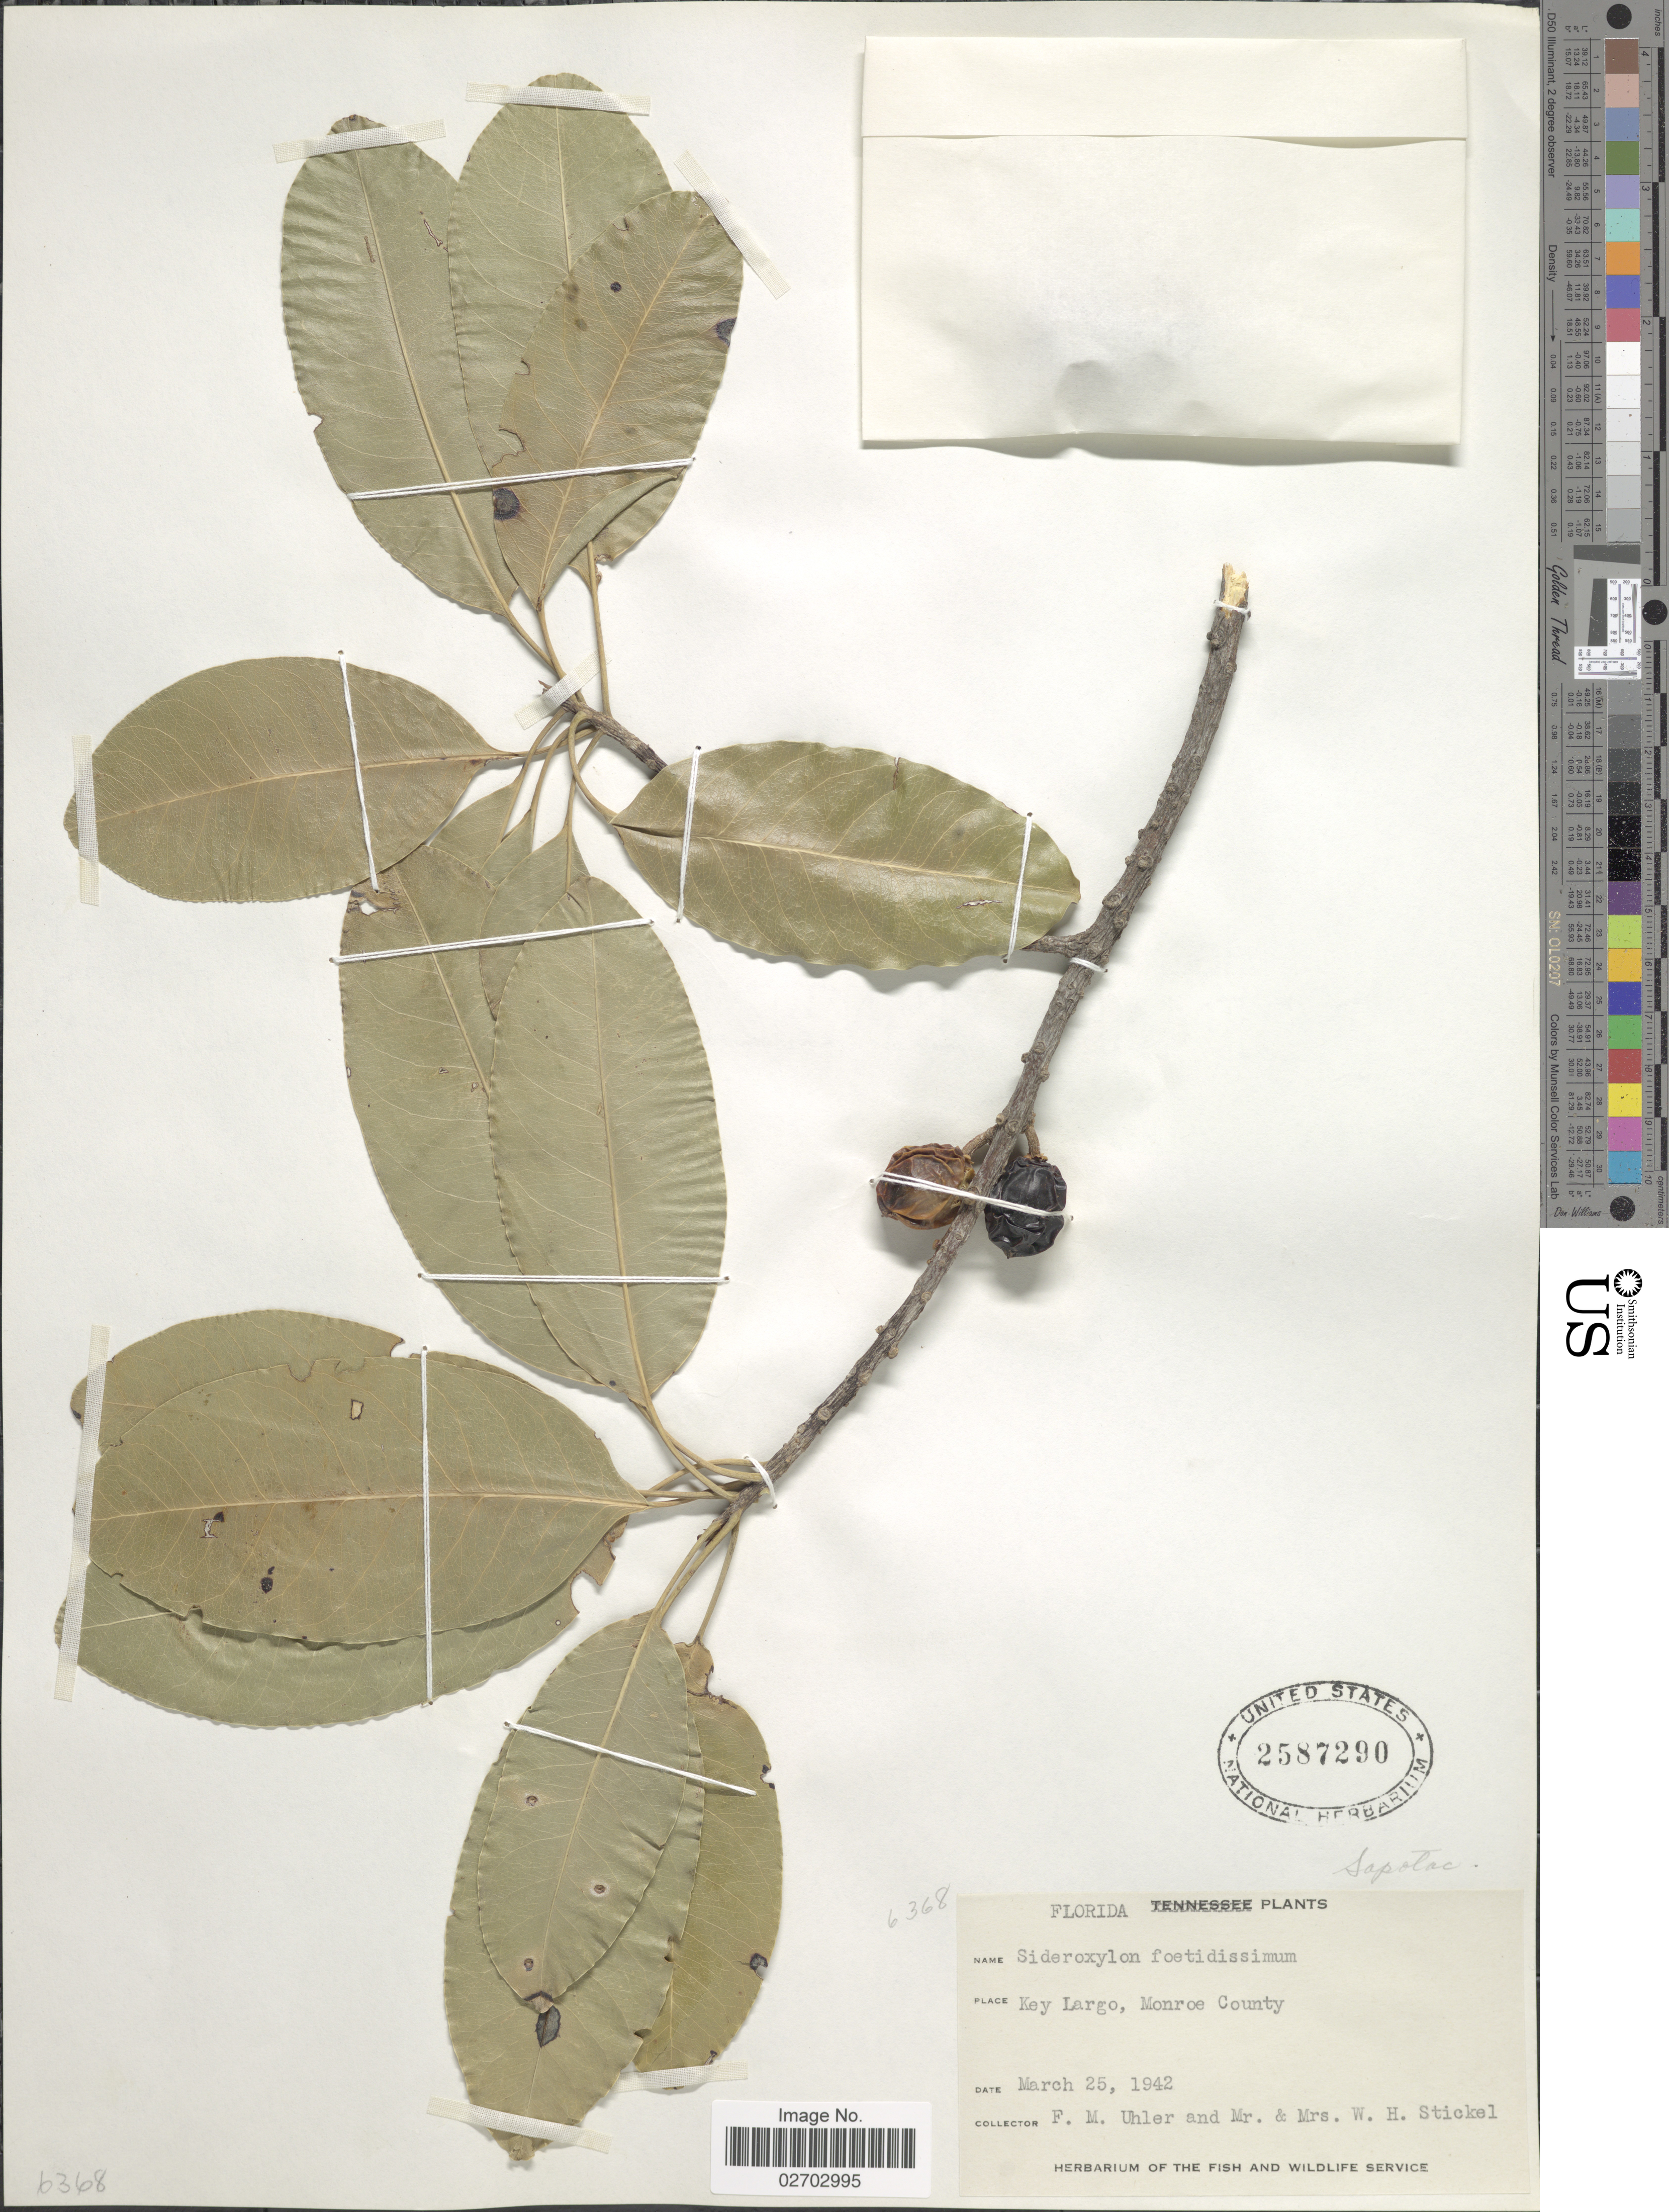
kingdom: Plantae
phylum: Tracheophyta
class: Magnoliopsida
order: Ericales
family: Sapotaceae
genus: Sideroxylon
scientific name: Sideroxylon foetidissimum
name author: Jacq.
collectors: F. M. Uhler, W. Stickel & W. Stickel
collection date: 1942-03-25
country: United States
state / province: Florida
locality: Key Largo, Monroe County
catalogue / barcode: US 2587290